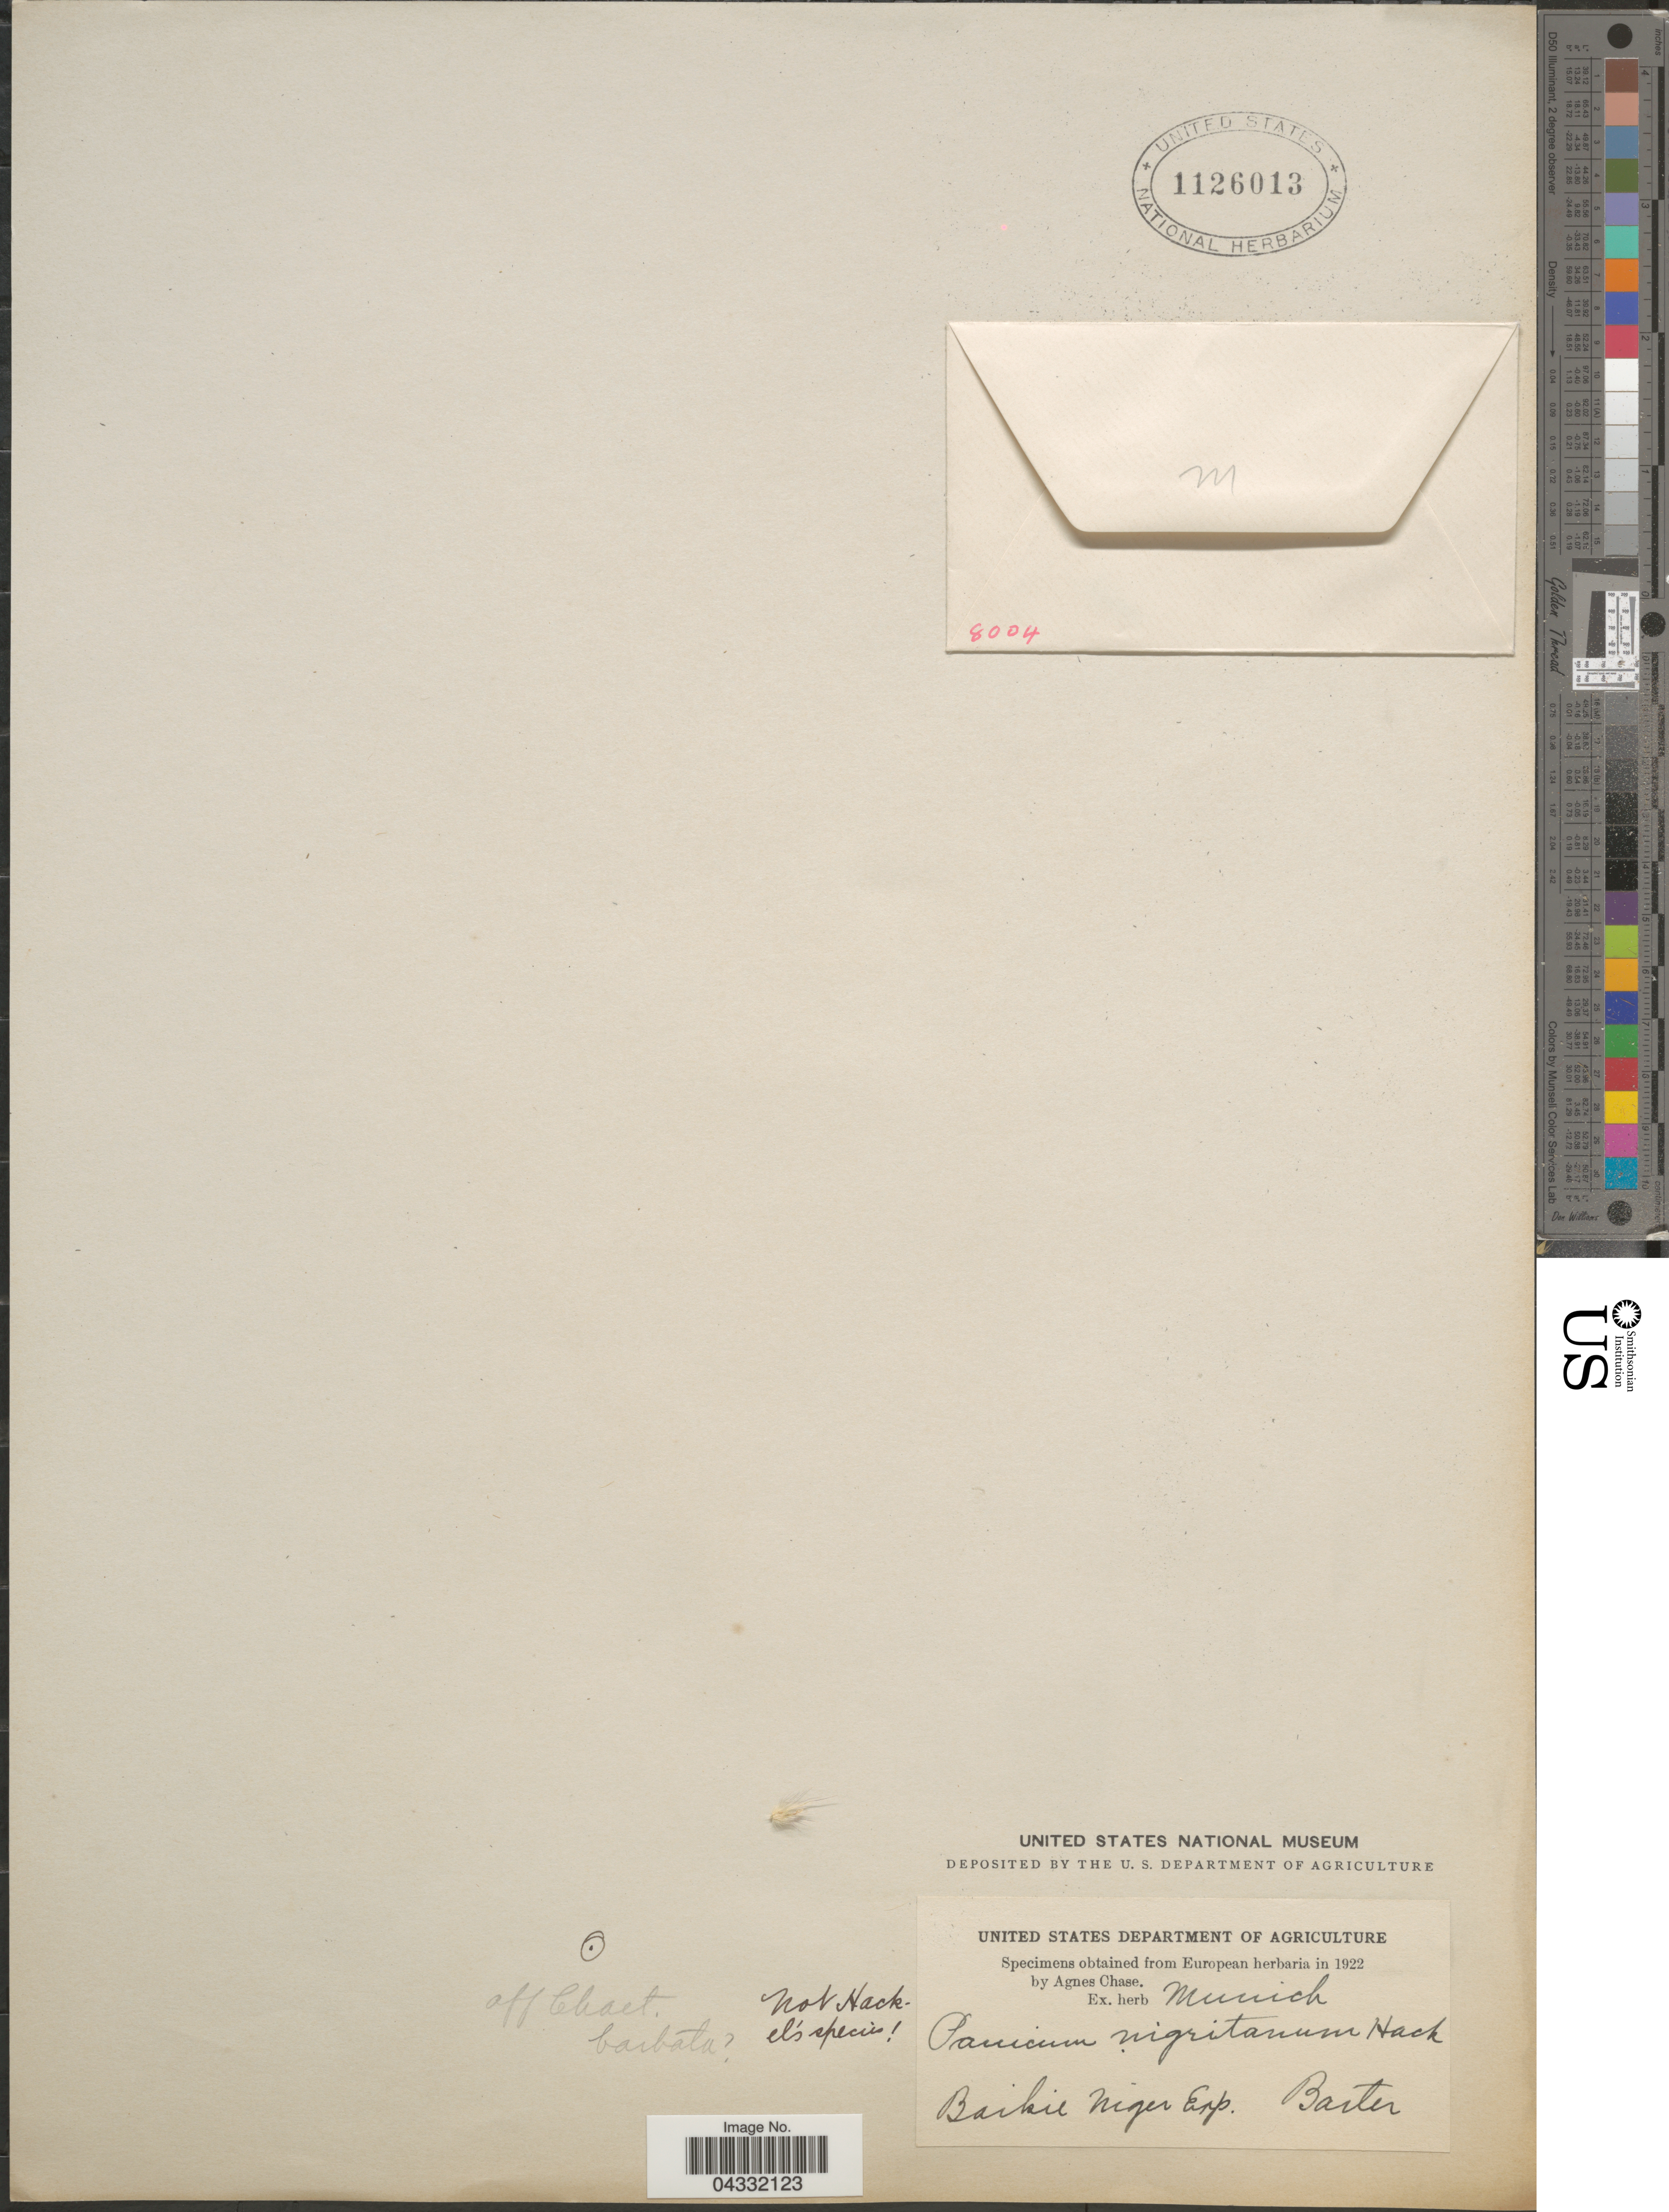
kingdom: Plantae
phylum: Tracheophyta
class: Liliopsida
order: Poales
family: Poaceae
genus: Setaria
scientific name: Setaria sp.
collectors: -. Barter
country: Niger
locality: Baikie Niger Exp.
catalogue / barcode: US 1126013